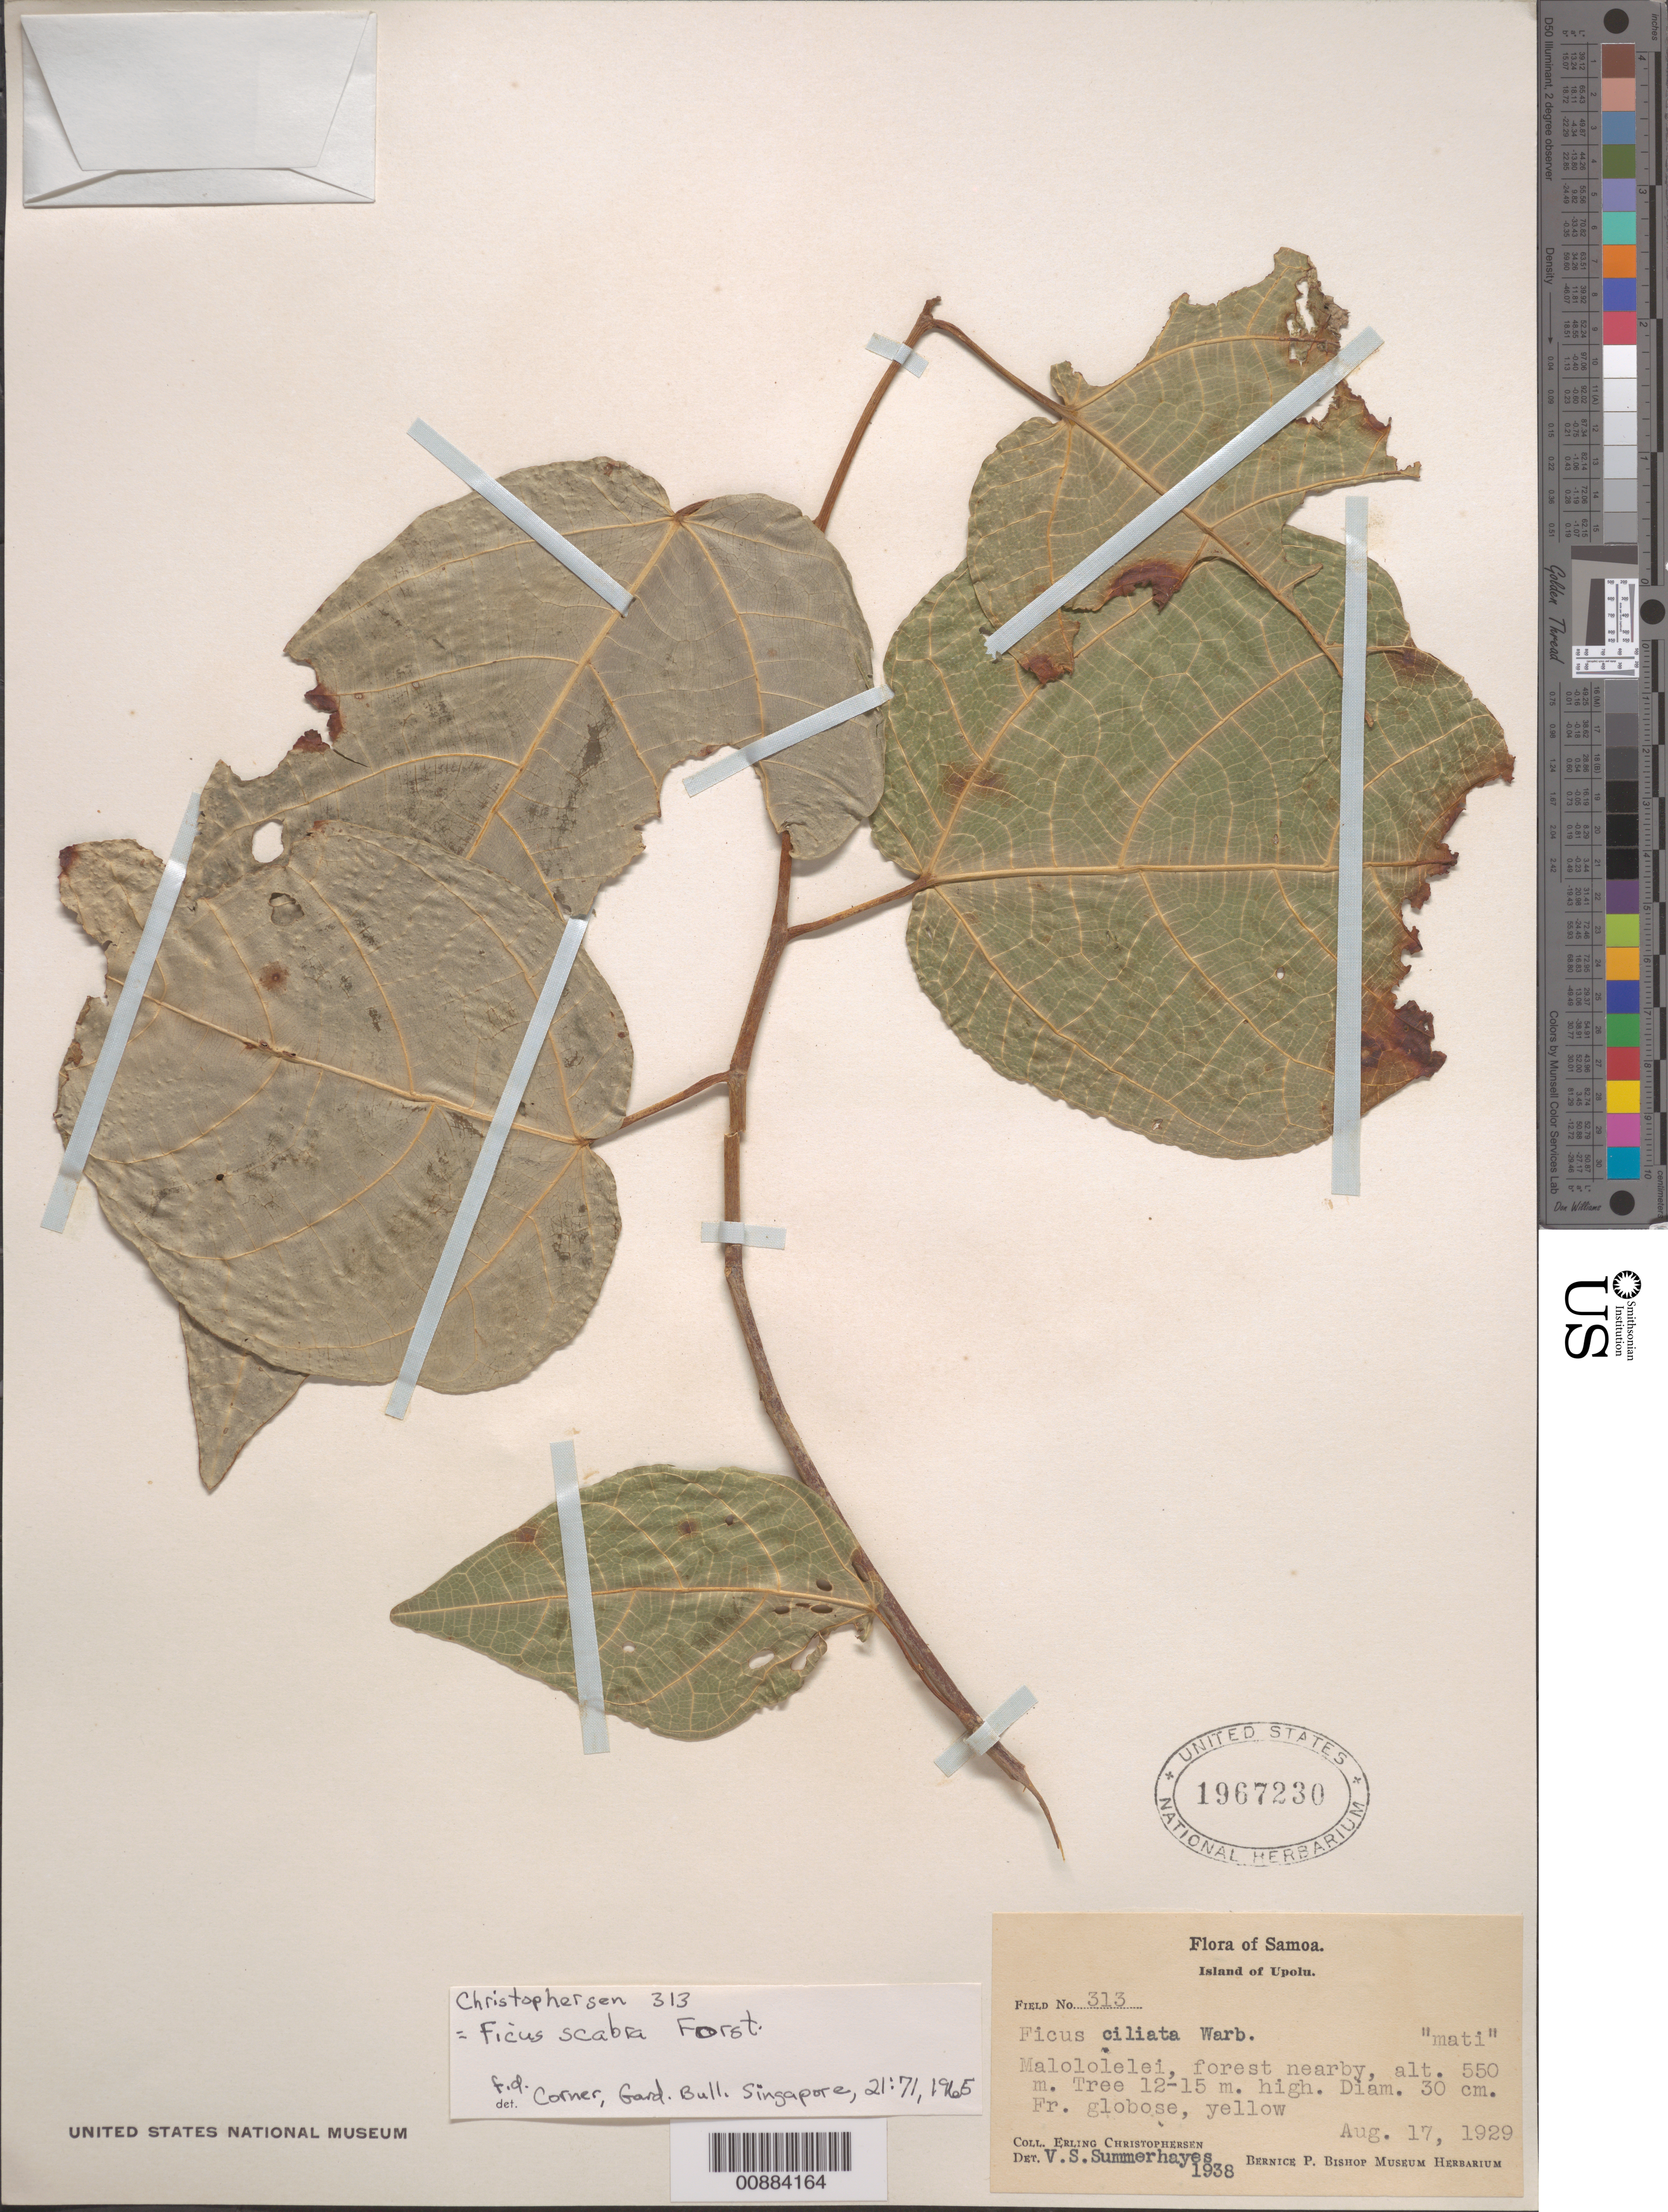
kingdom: Plantae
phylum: Tracheophyta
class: Magnoliopsida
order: Rosales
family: Moraceae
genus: Ficus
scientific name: Ficus scabra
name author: G. Forst.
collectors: E. Christophersen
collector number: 1938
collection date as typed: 17 Aug 1929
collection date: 1929-08-17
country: Samoa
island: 'Upolu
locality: Malololelei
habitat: forest nearby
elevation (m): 168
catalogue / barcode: US 1967230